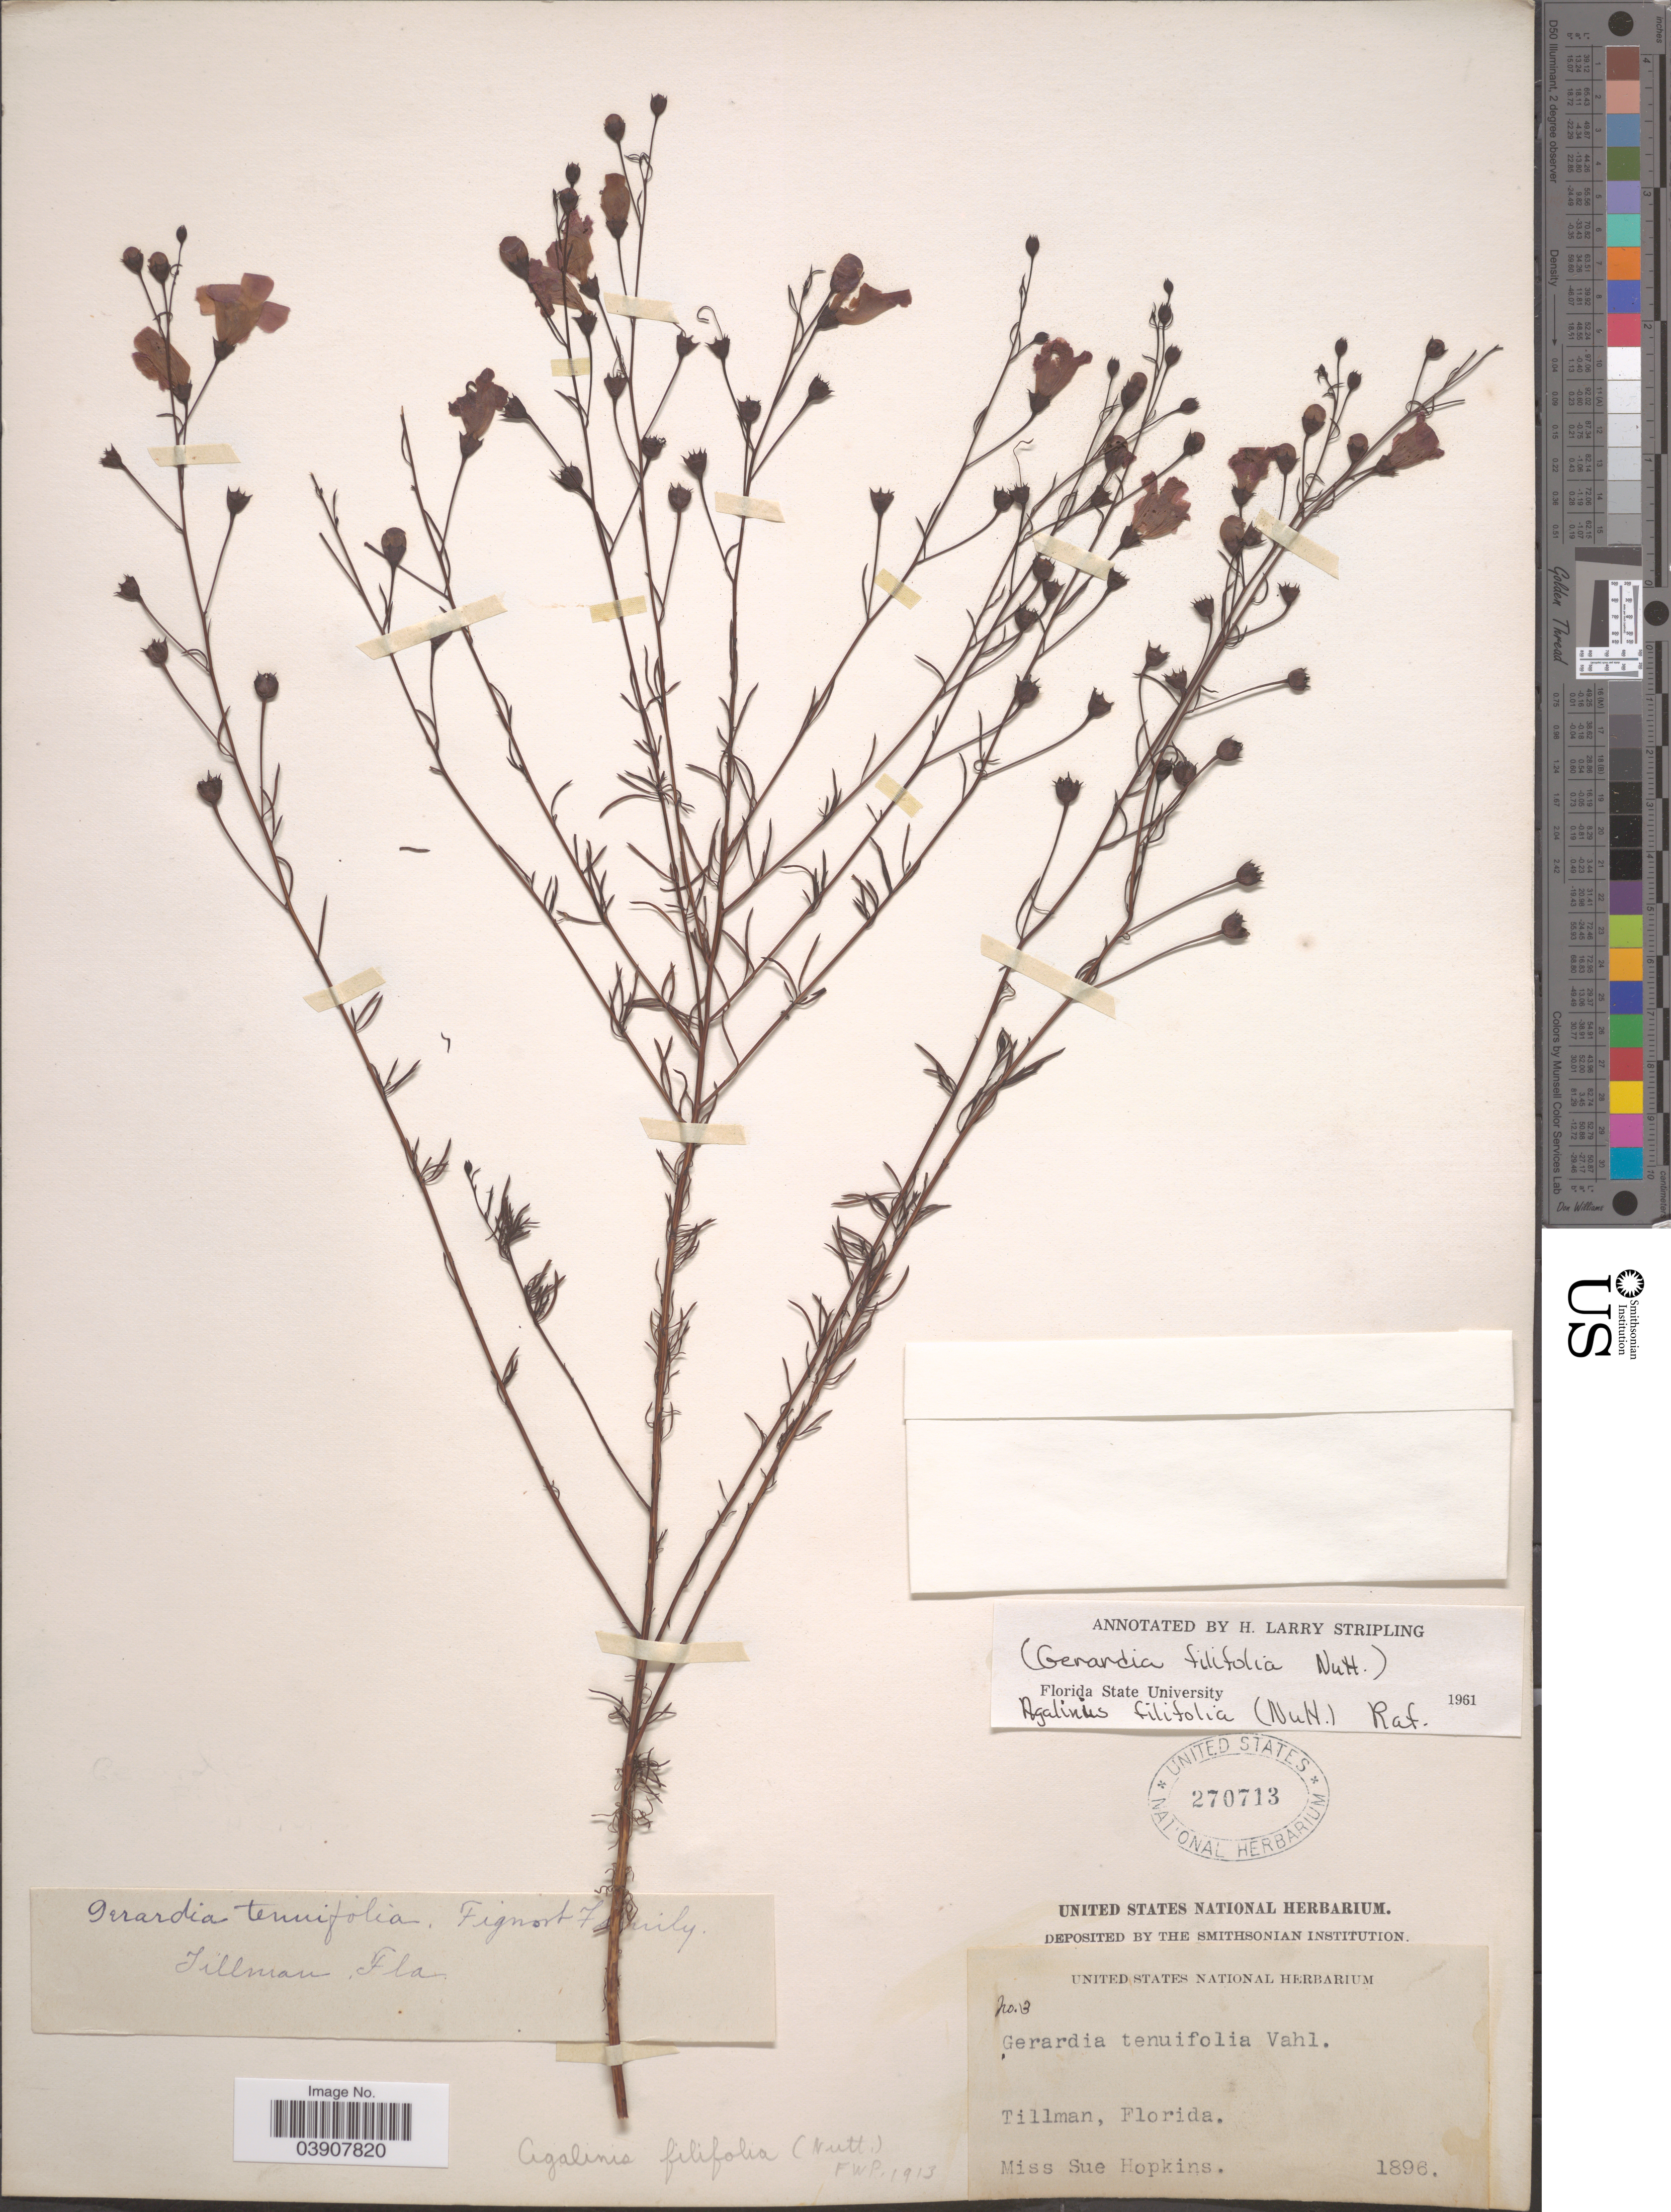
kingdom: Plantae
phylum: Tracheophyta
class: Magnoliopsida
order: Lamiales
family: Orobanchaceae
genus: Agalinis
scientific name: Agalinis filifolia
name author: Raf.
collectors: S. Hopkins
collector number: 3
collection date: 1896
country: United States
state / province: Florida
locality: Tillman.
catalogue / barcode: US 270713